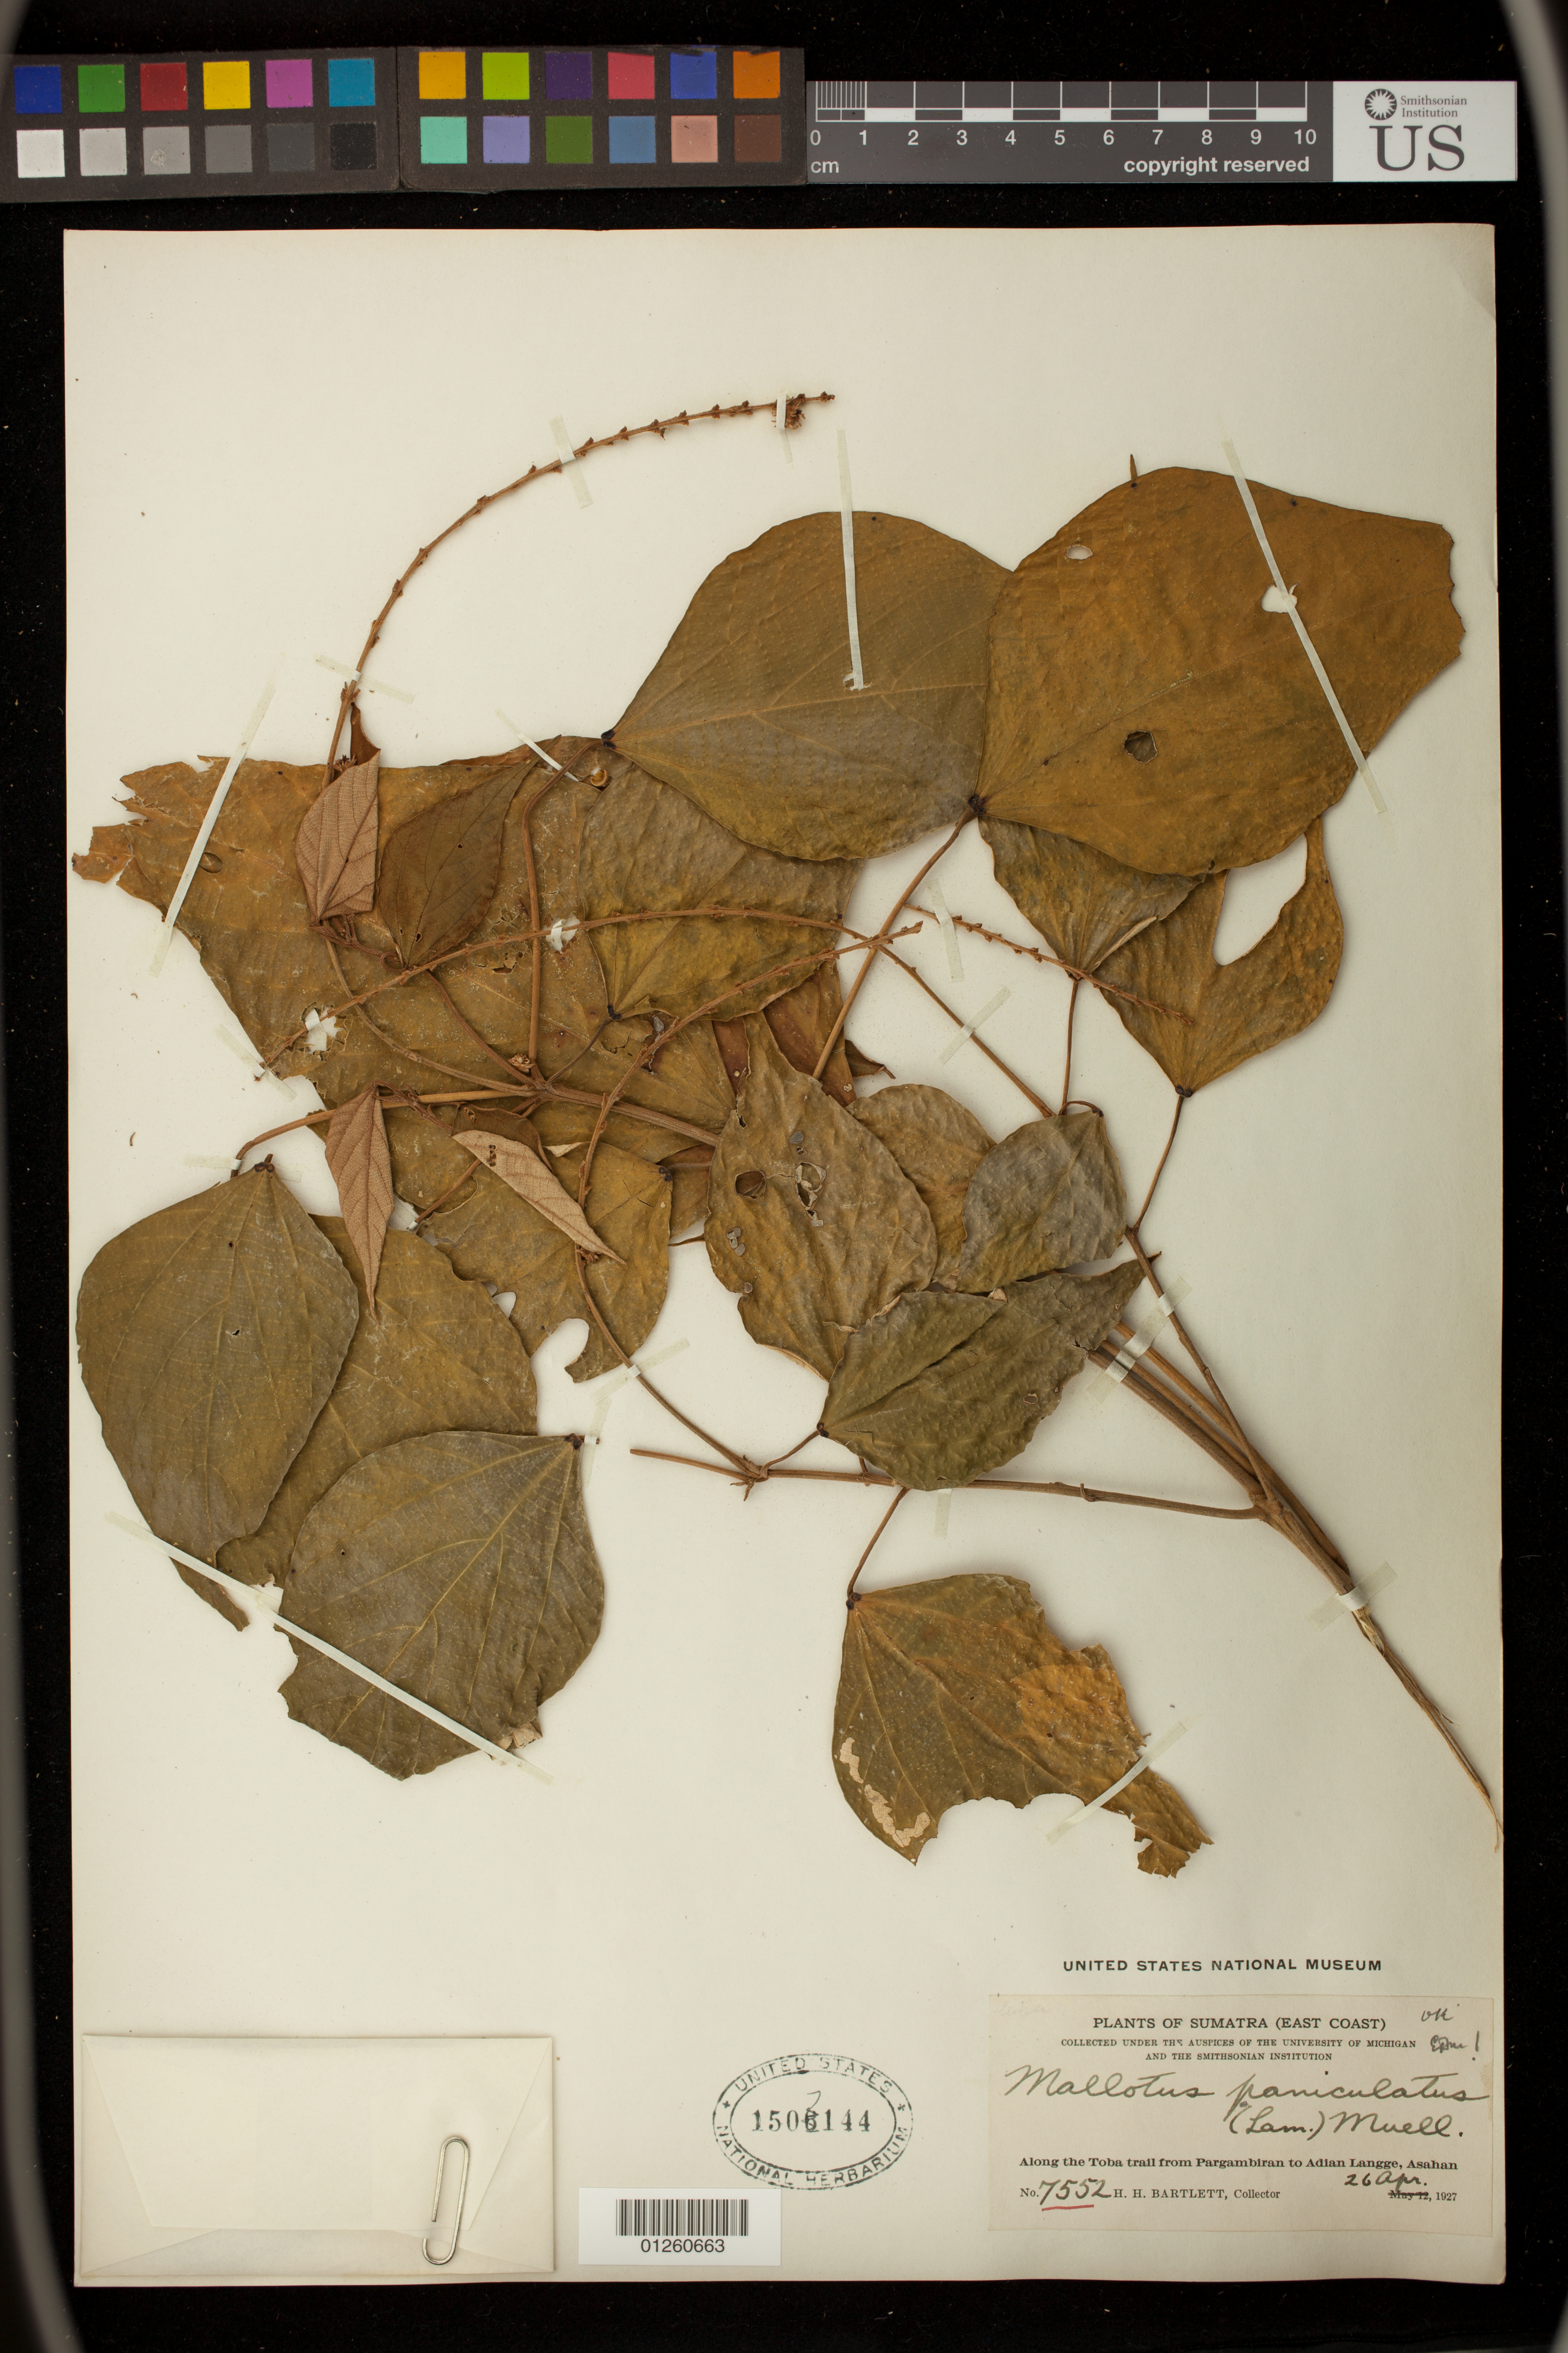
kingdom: Plantae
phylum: Tracheophyta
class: Magnoliopsida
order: Malpighiales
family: Euphorbiaceae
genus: Mallotus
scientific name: Mallotus paniculatus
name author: (Lam.) Müll. Arg.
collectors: H. H. Bartlett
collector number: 7552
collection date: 1927-04-26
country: Indonesia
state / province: Sumatra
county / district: Sumatera Utara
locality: Along the Toba trail from Pargambiran to Adian Langge, Asahan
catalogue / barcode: US 1502144